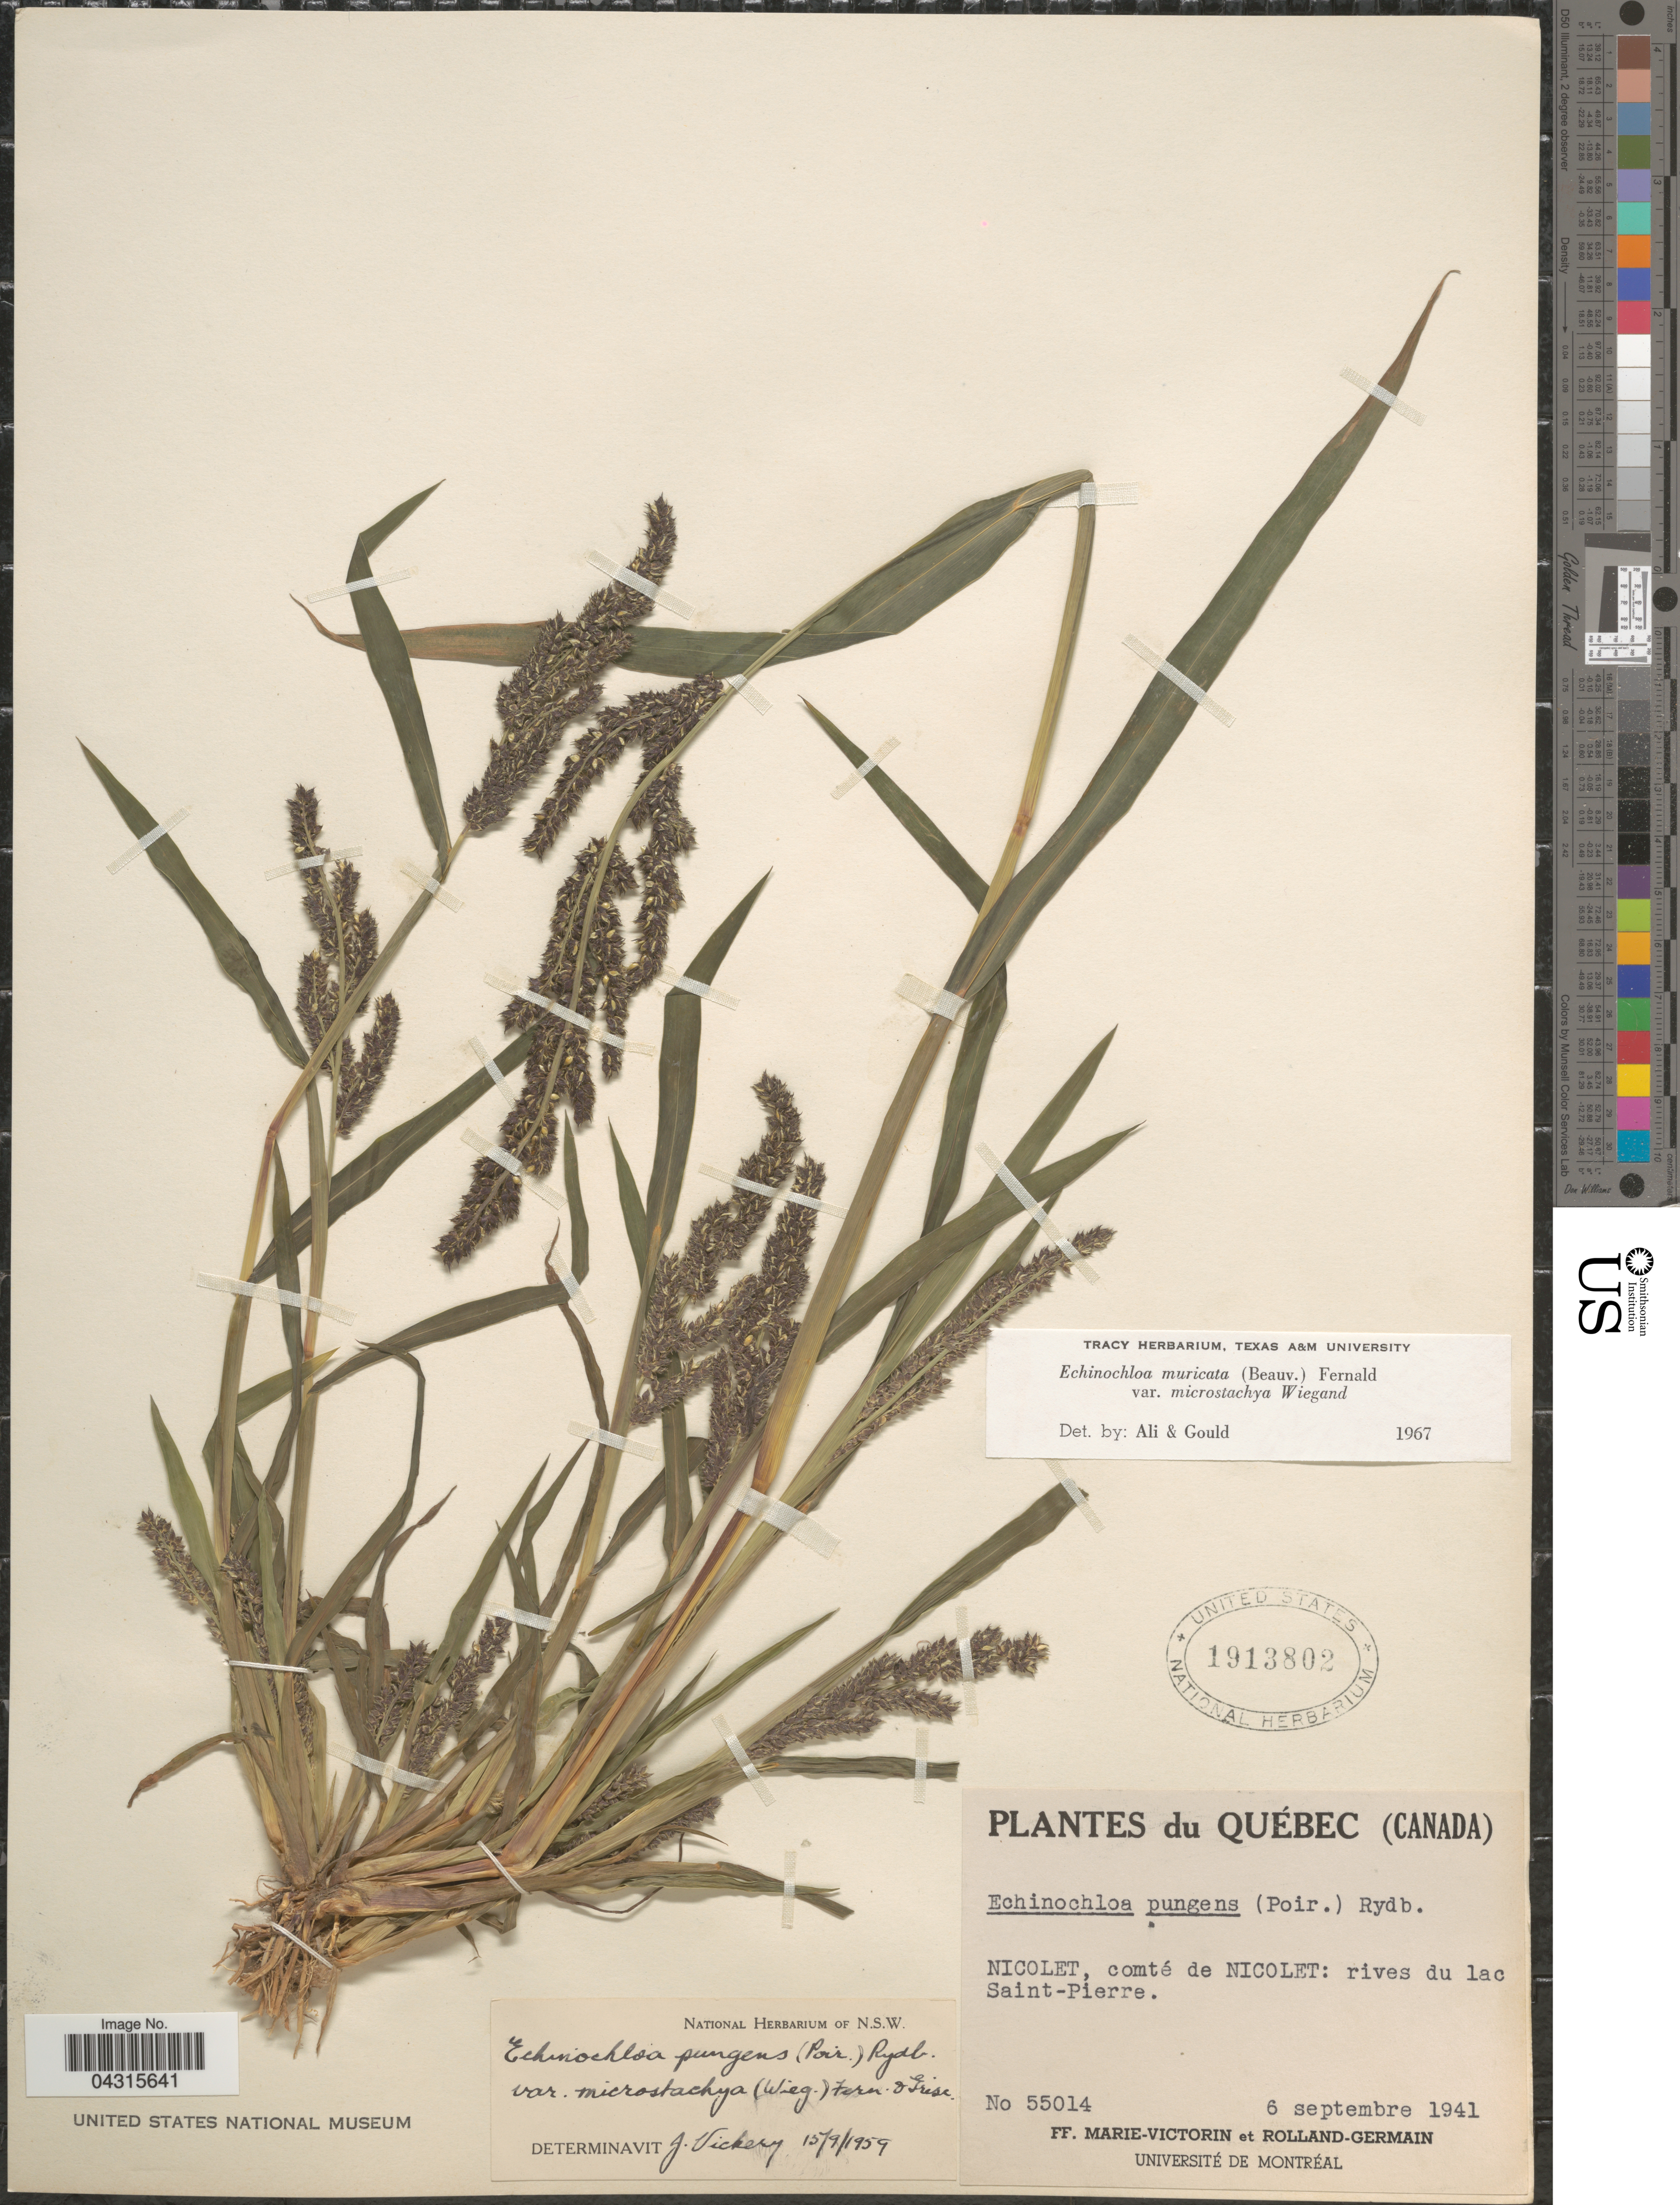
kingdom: Plantae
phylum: Tracheophyta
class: Liliopsida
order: Poales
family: Poaceae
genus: Echinochloa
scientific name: Echinochloa muricata var. microstachya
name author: Wiegand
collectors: F. Marie-Victorin & Rolland-Germain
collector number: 55014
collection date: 1941-09-06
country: Canada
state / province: Quebec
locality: Nicolet, comté de Nicolet: rives du lac Saint-Pierre.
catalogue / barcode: US 1913802